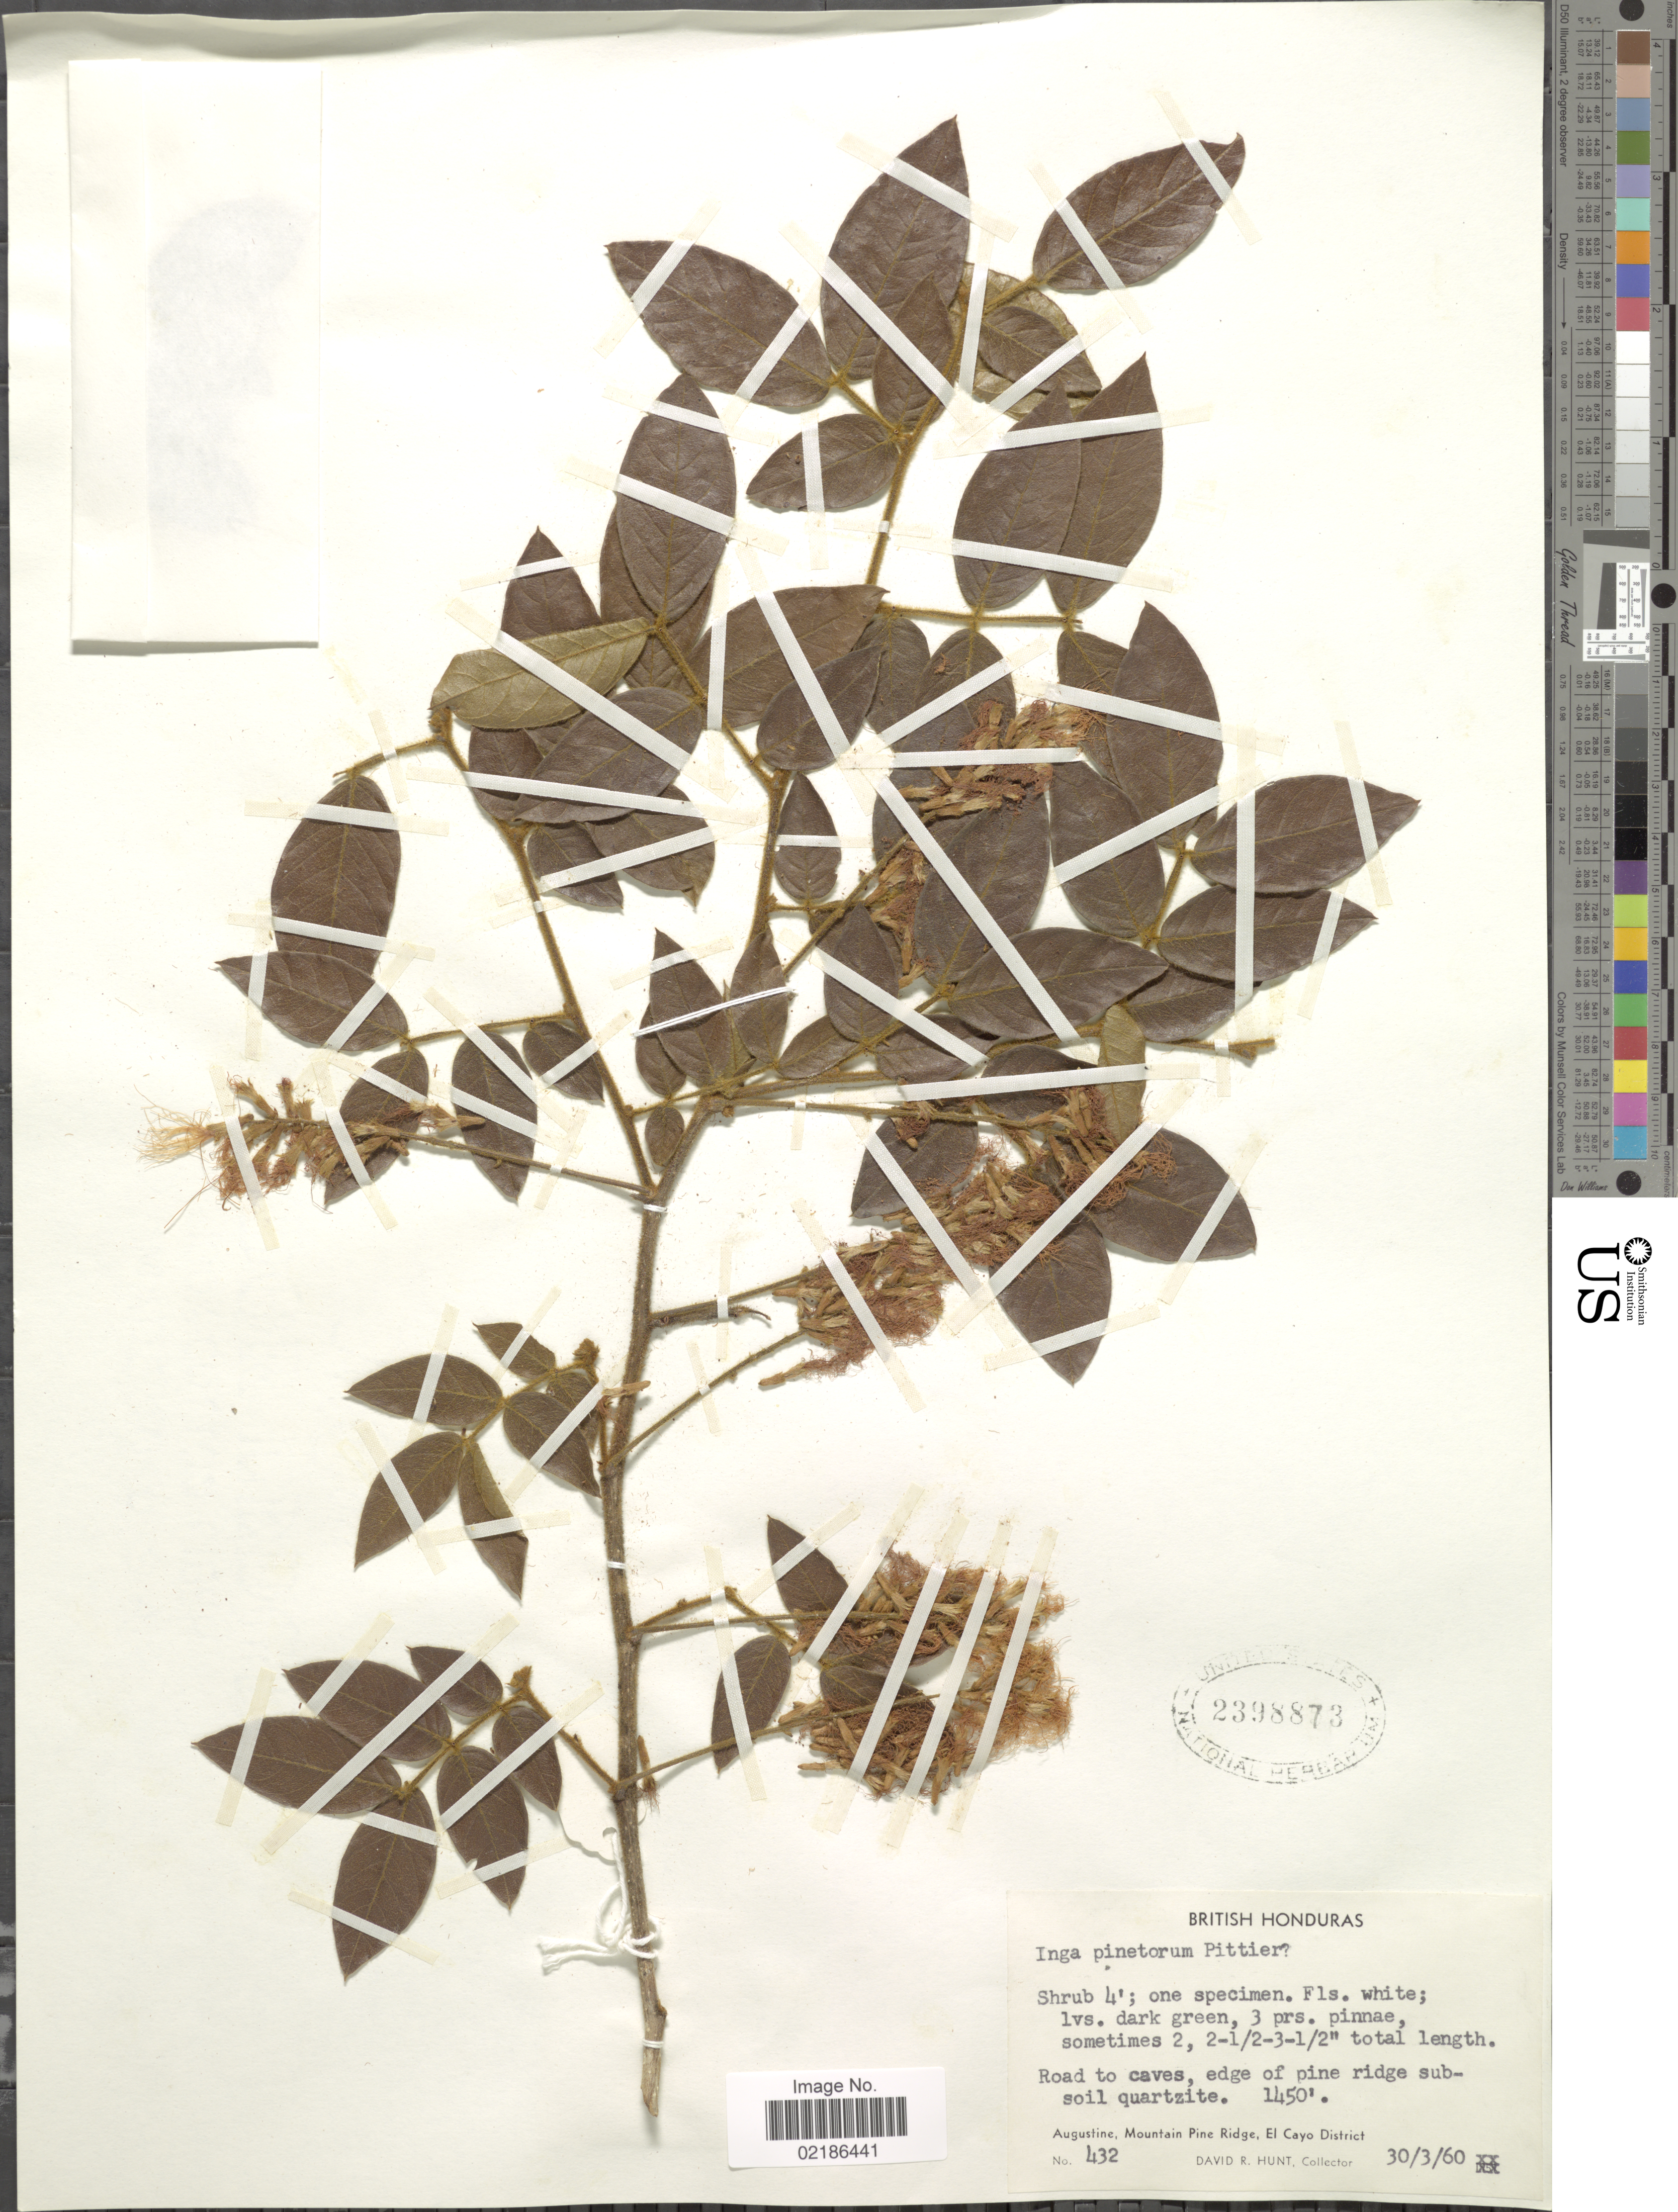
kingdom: Plantae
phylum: Tracheophyta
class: Magnoliopsida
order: Fabales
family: Fabaceae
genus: Inga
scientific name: Inga pinetorum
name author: Pittier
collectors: D. R. Hunt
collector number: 432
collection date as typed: Transcribed d/m/y: 30/3/60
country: Belize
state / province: Cayo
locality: British Honduras, Augustine, Mountain Pine Ridge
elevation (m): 442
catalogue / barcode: US 2398873